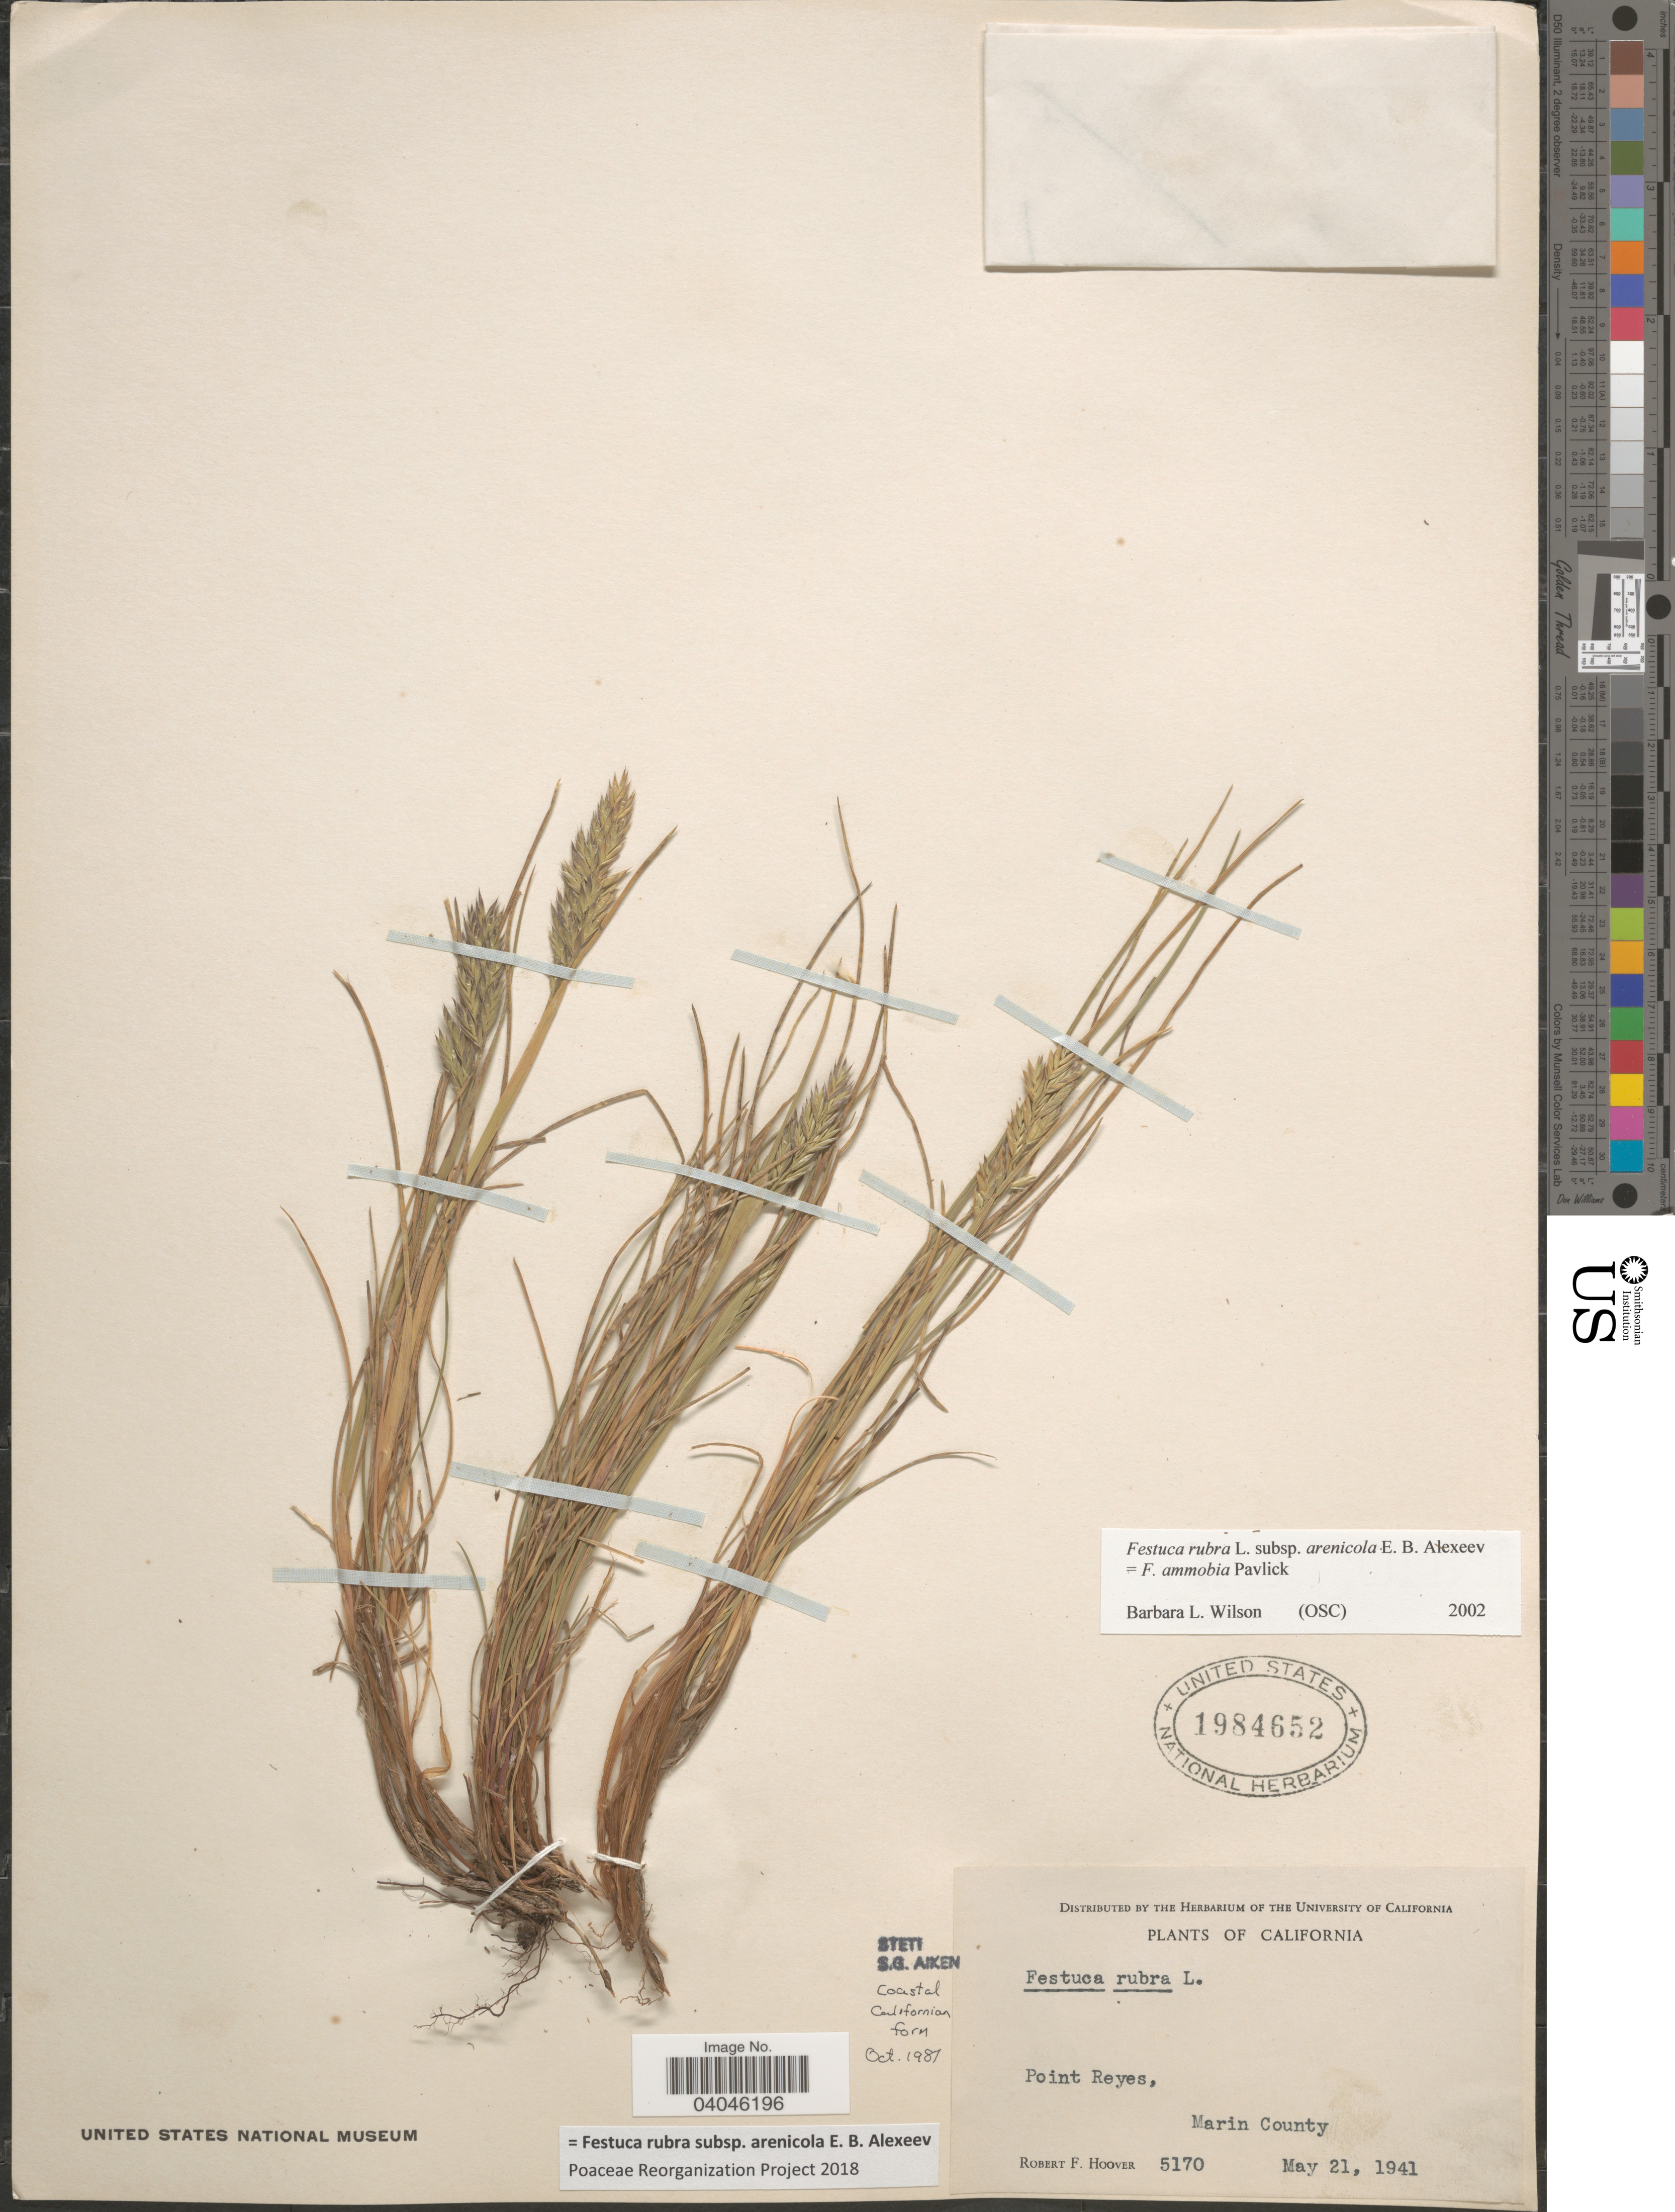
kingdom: Plantae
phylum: Tracheophyta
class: Liliopsida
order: Poales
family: Poaceae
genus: Festuca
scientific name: Festuca rubra subsp. arenicola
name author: E.B. Alexeev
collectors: R. F. Hoover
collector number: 5170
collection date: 1941-05-21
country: United States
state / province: California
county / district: Marin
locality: Point Reyes, Marin County.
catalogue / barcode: US 1984652